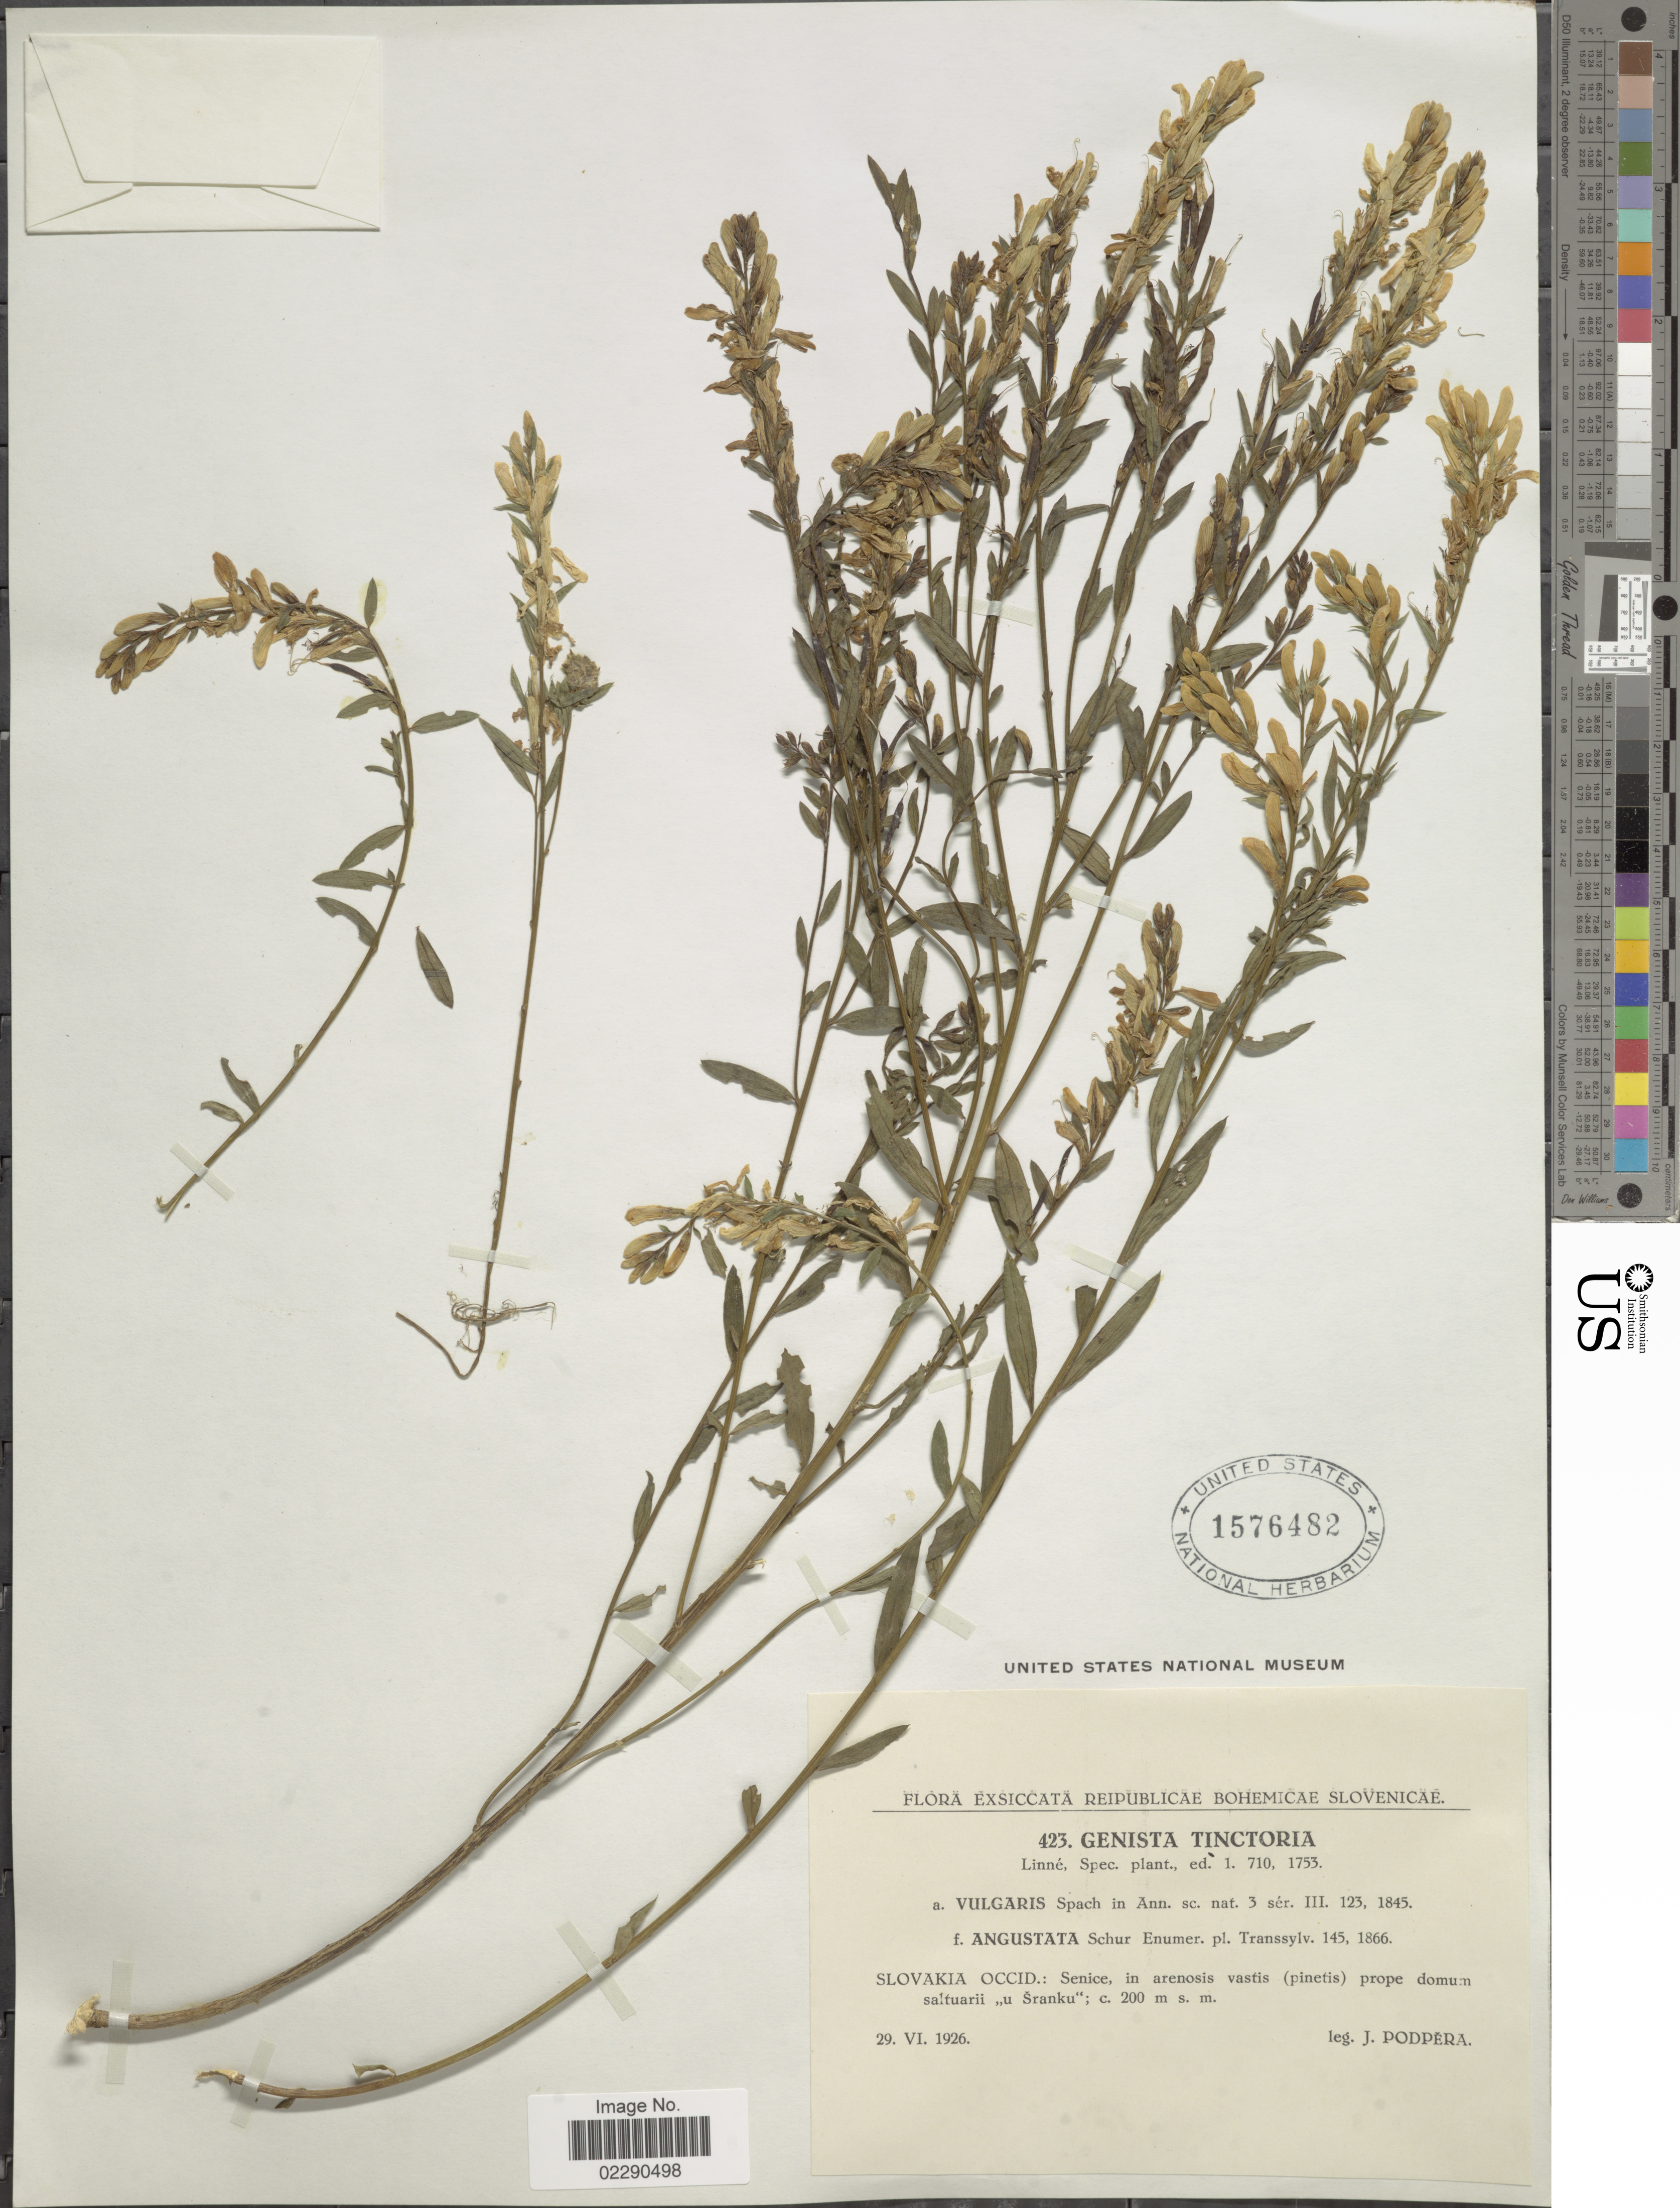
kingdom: Plantae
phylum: Tracheophyta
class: Magnoliopsida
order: Fabales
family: Fabaceae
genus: Genista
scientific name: Genista tinctoria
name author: L.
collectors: J. Podpera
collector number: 423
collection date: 1926-06-29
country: Slovakia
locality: Reipublicae Bohemicae Slovenicae, Slovakia Occid., Senice, Sranku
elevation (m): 200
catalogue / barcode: US 1576482